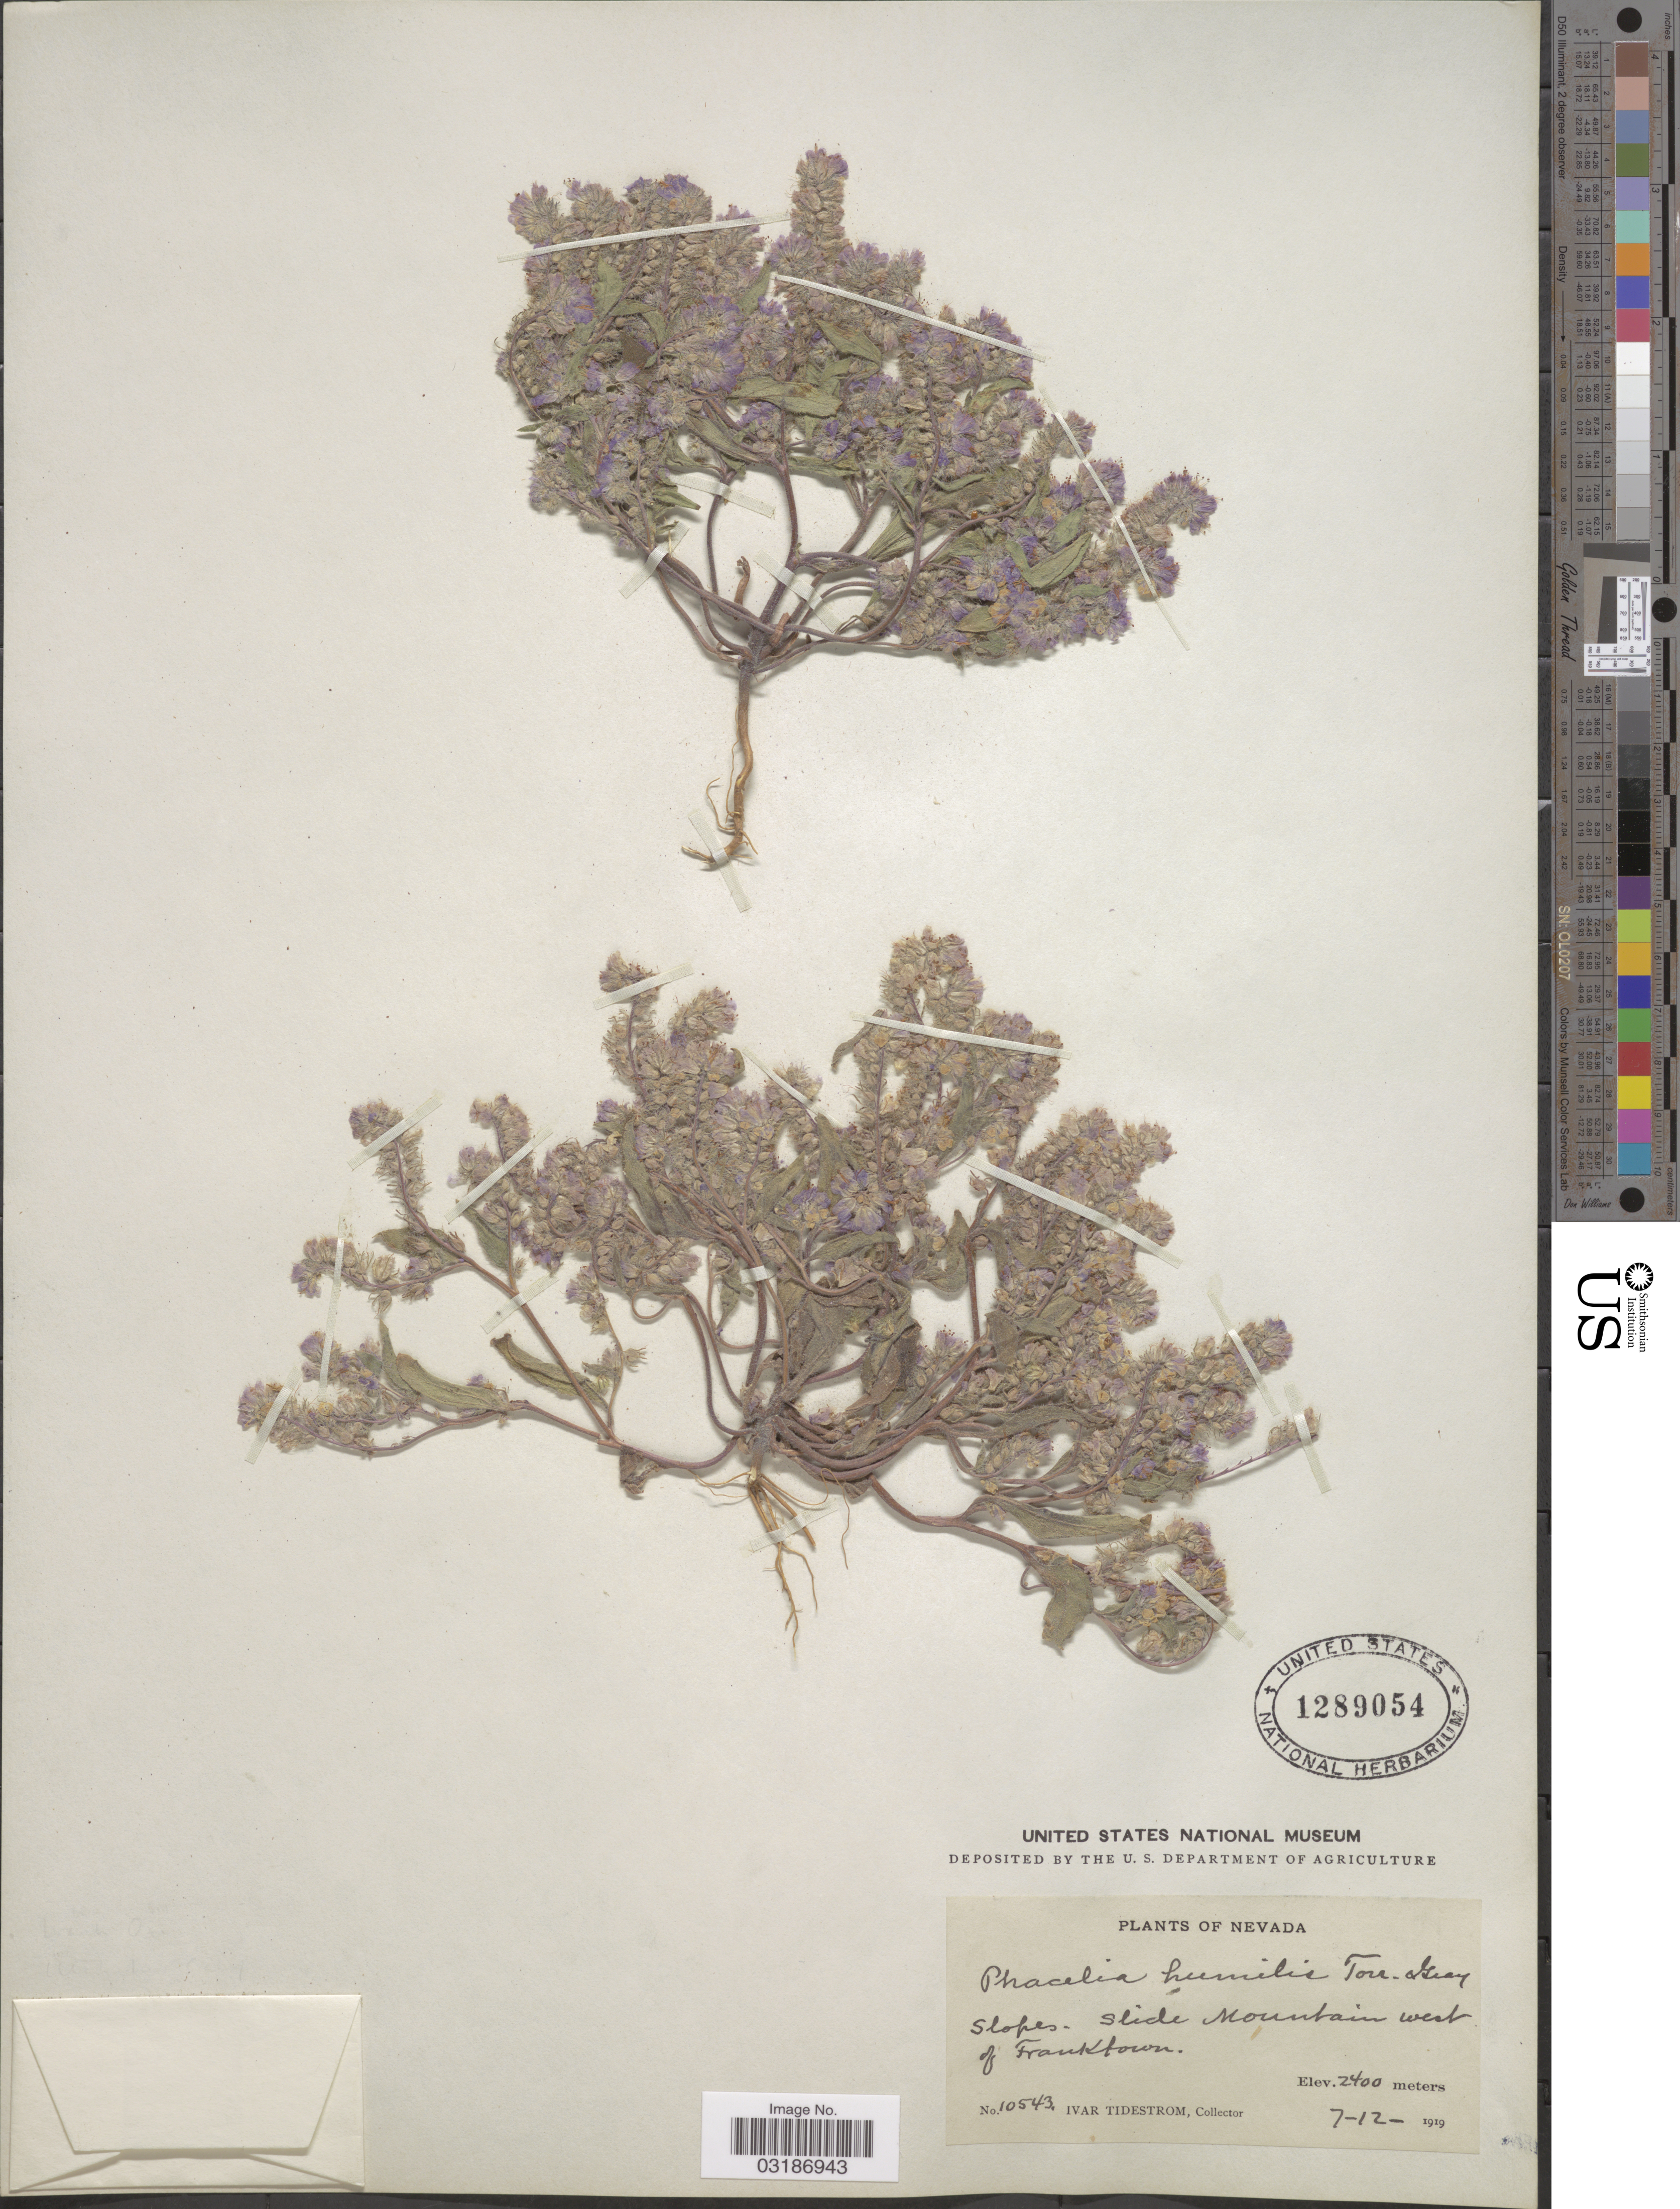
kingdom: Plantae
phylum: Tracheophyta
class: Magnoliopsida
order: Boraginales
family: Hydrophyllaceae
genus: Phacelia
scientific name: Phacelia humilis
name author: Torr. & A. Gray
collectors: I. F. Tidestrom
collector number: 10543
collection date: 1919-07-12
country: United States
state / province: Nevada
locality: Slopes. Slide Mountain west of Franktown.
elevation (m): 2400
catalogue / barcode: US 1289054